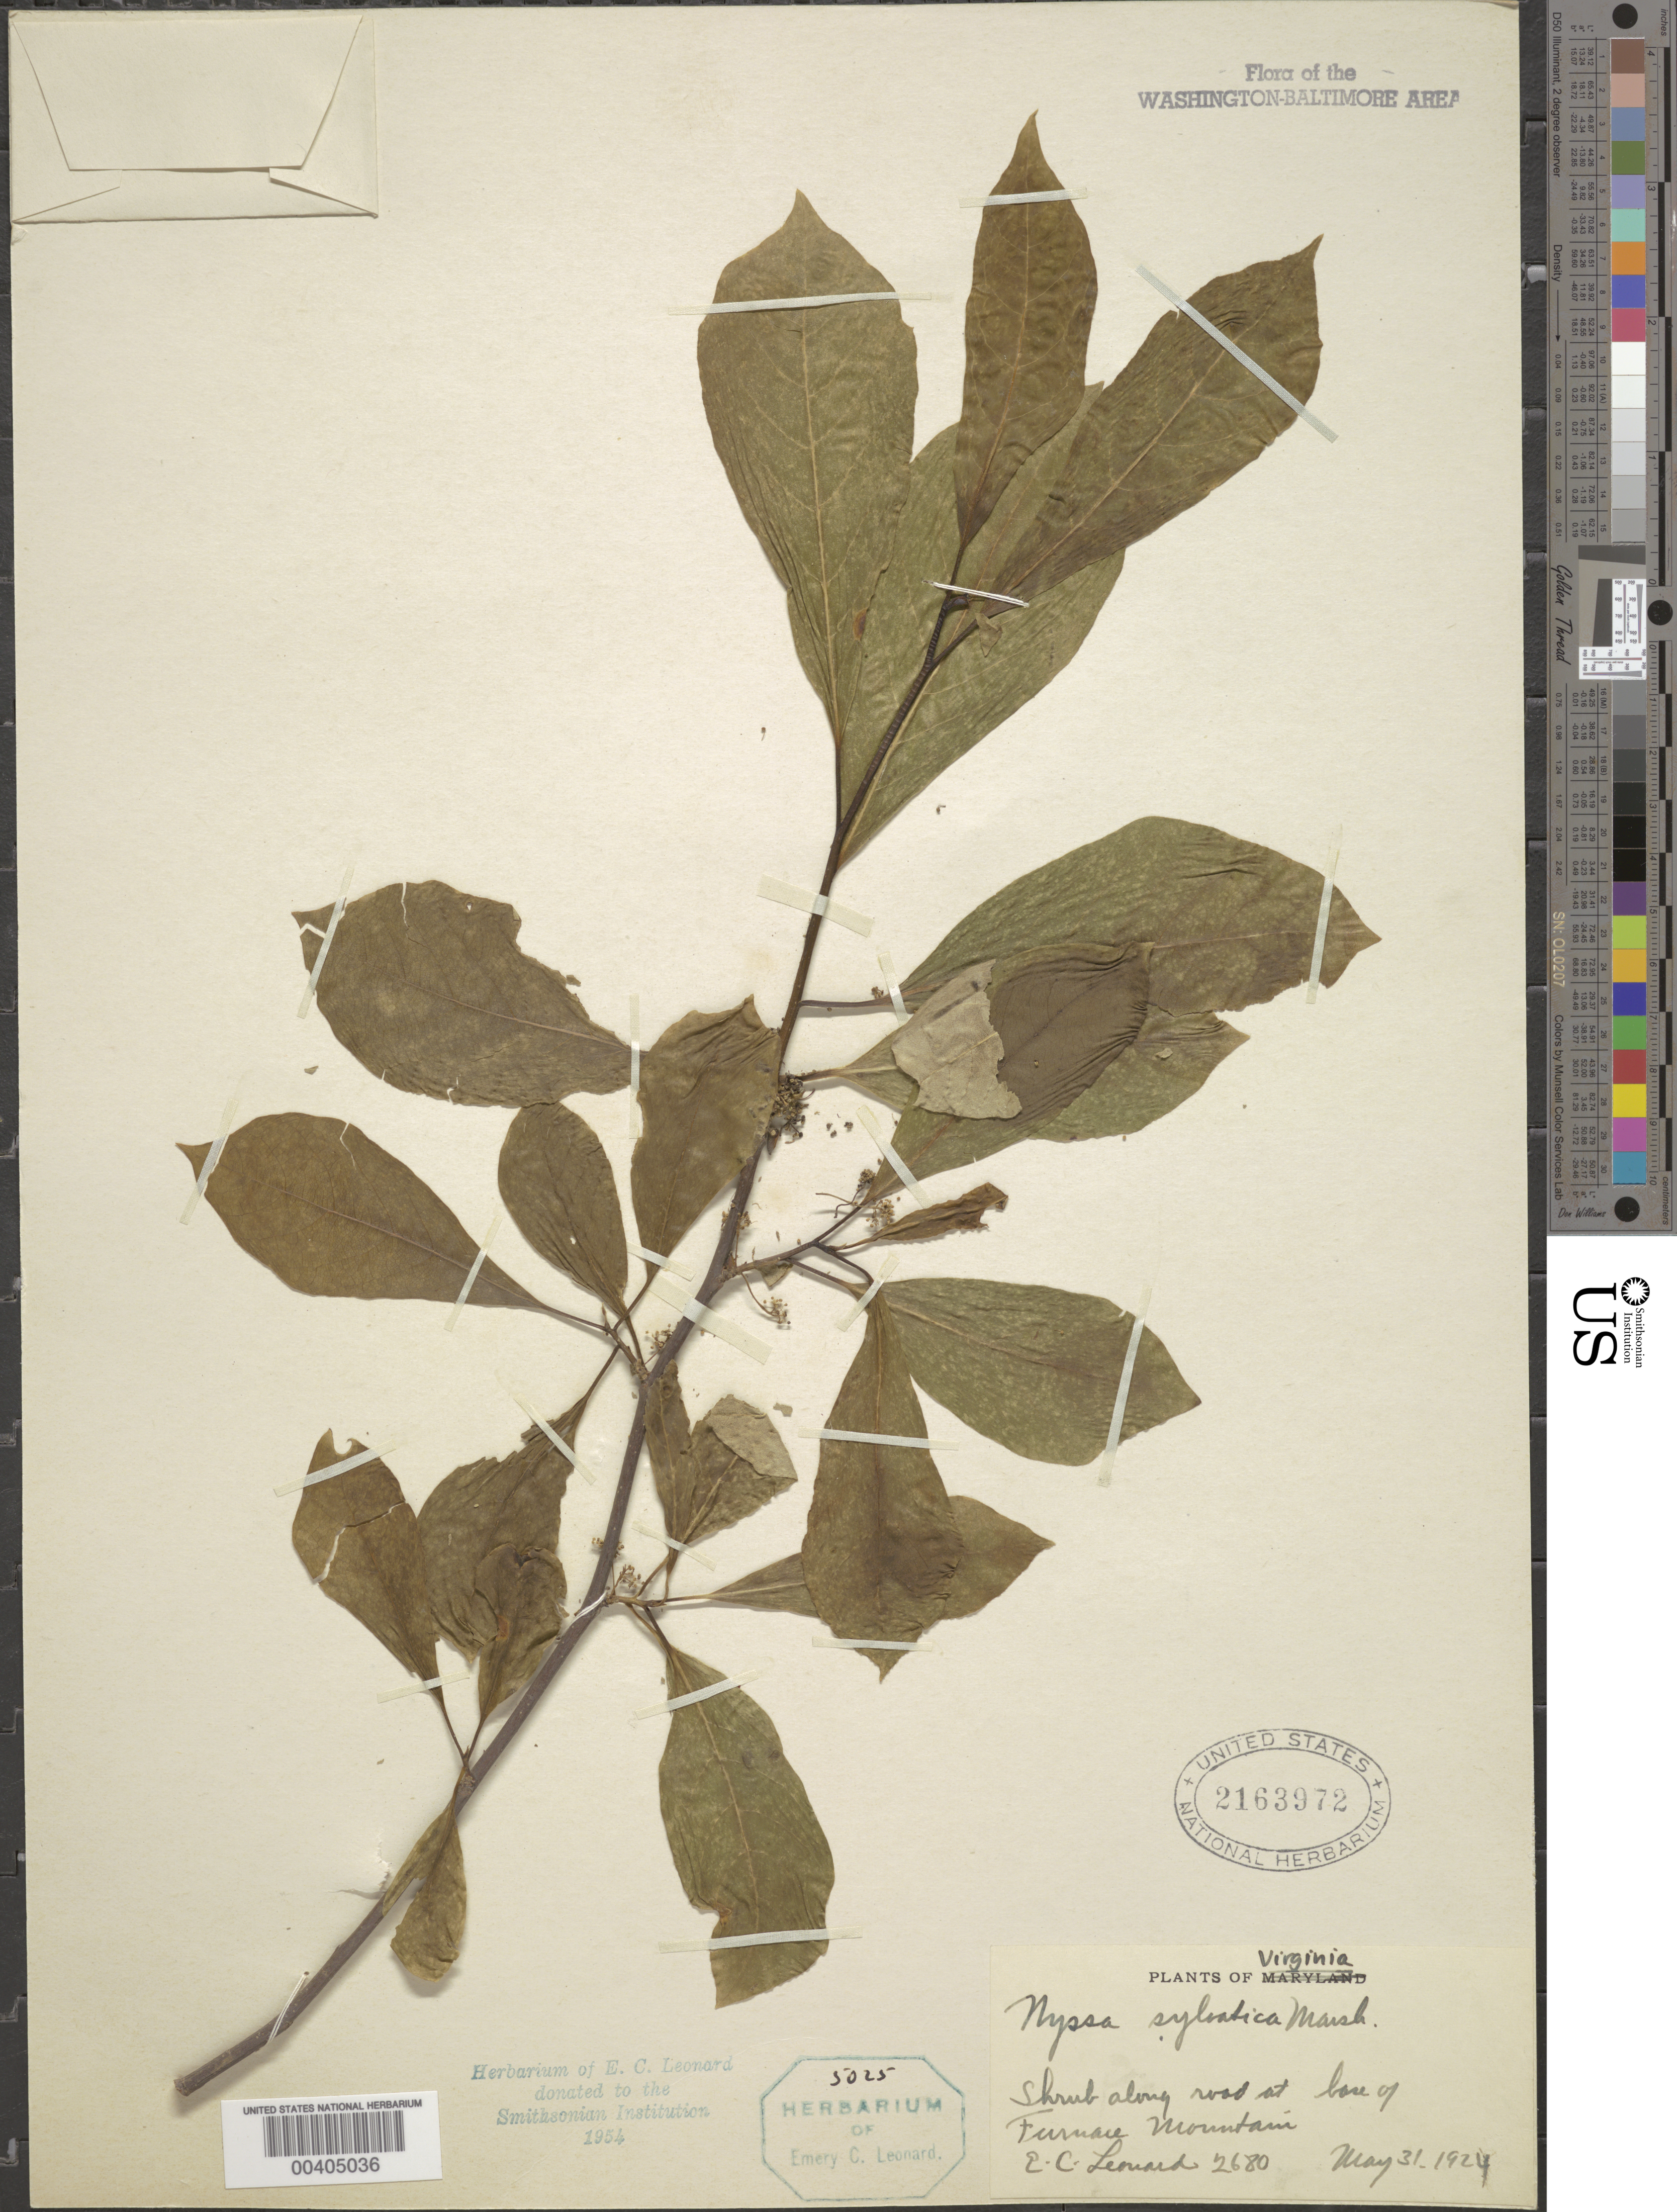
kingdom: Plantae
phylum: Tracheophyta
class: Magnoliopsida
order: Cornales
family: Nyssaceae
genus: Nyssa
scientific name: Nyssa sylvatica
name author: Marshall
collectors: E. C. Leonard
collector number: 2680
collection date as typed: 31 May 1924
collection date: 1924-05-31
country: United States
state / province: Virginia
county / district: Loudoun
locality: Furnace Mountain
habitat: Along road at base of mountain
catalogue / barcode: US 2163972